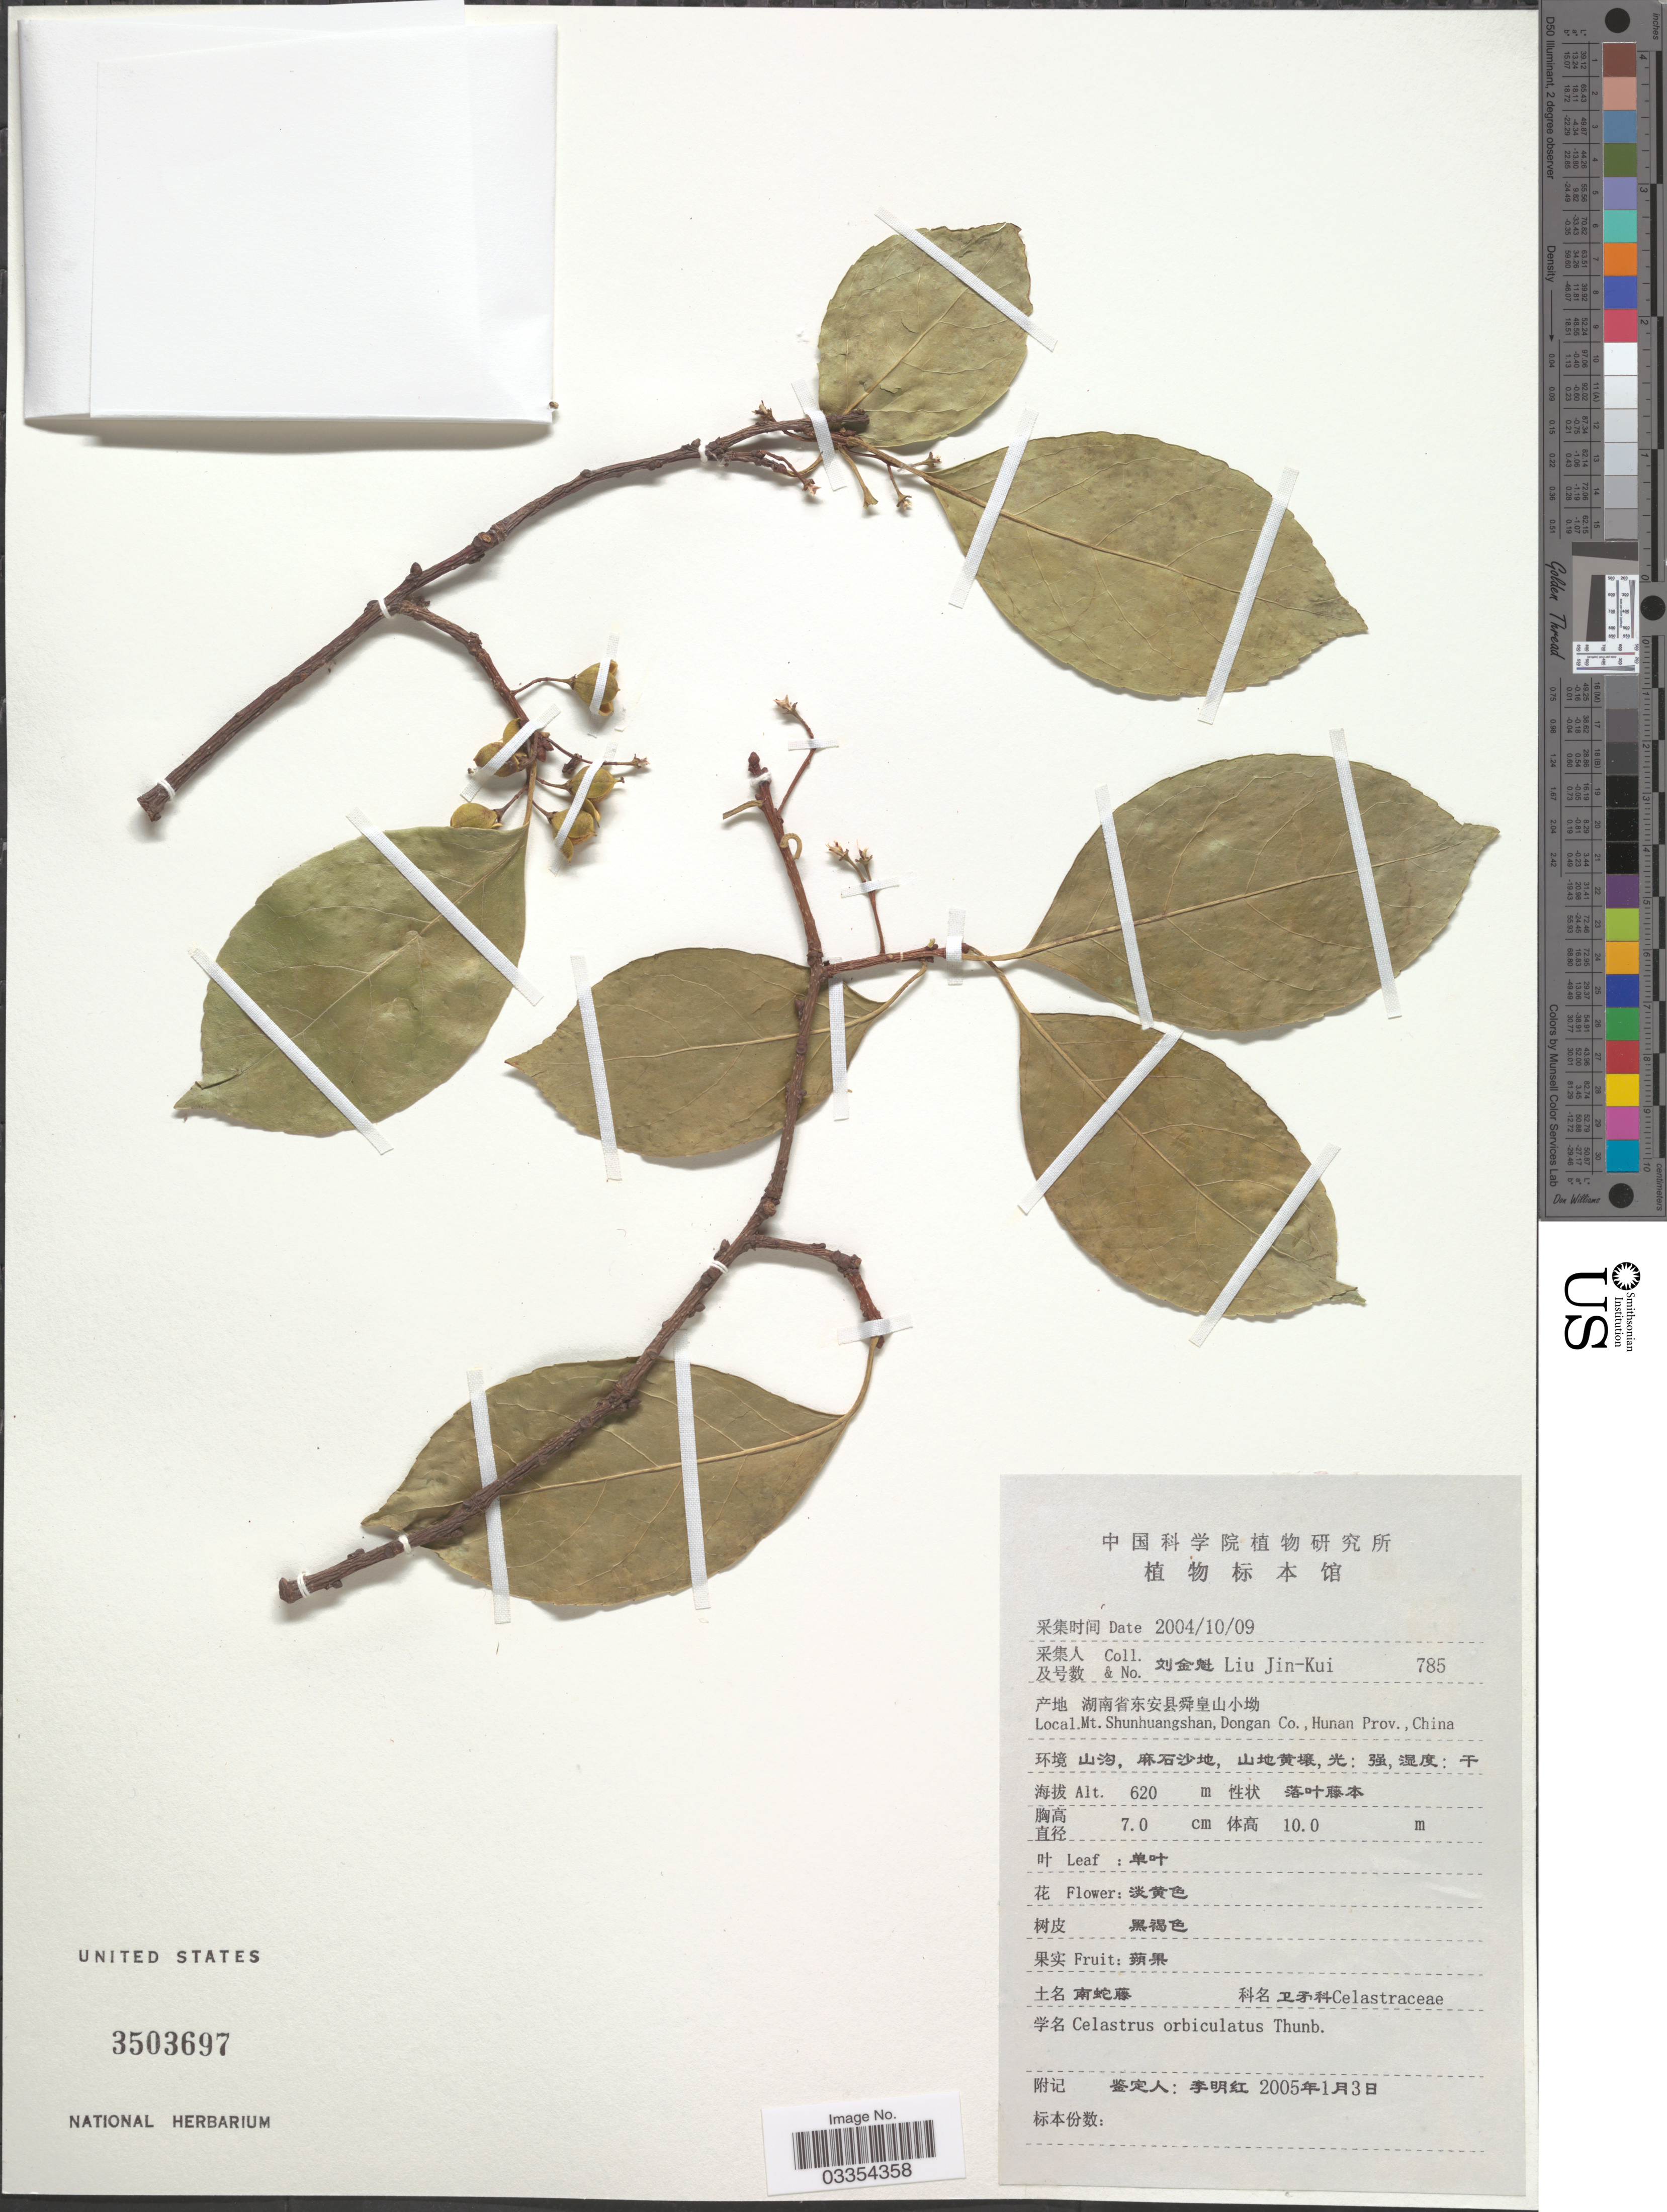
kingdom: Plantae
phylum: Tracheophyta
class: Magnoliopsida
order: Celastrales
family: Celastraceae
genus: Celastrus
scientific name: Celastrus orbiculatus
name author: Thunb.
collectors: Liu Jin-Kui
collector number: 785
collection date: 2004-10-09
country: China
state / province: Hunan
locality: Mt. Shunhuangshan, Dongan Co.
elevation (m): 620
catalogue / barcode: US 3503697